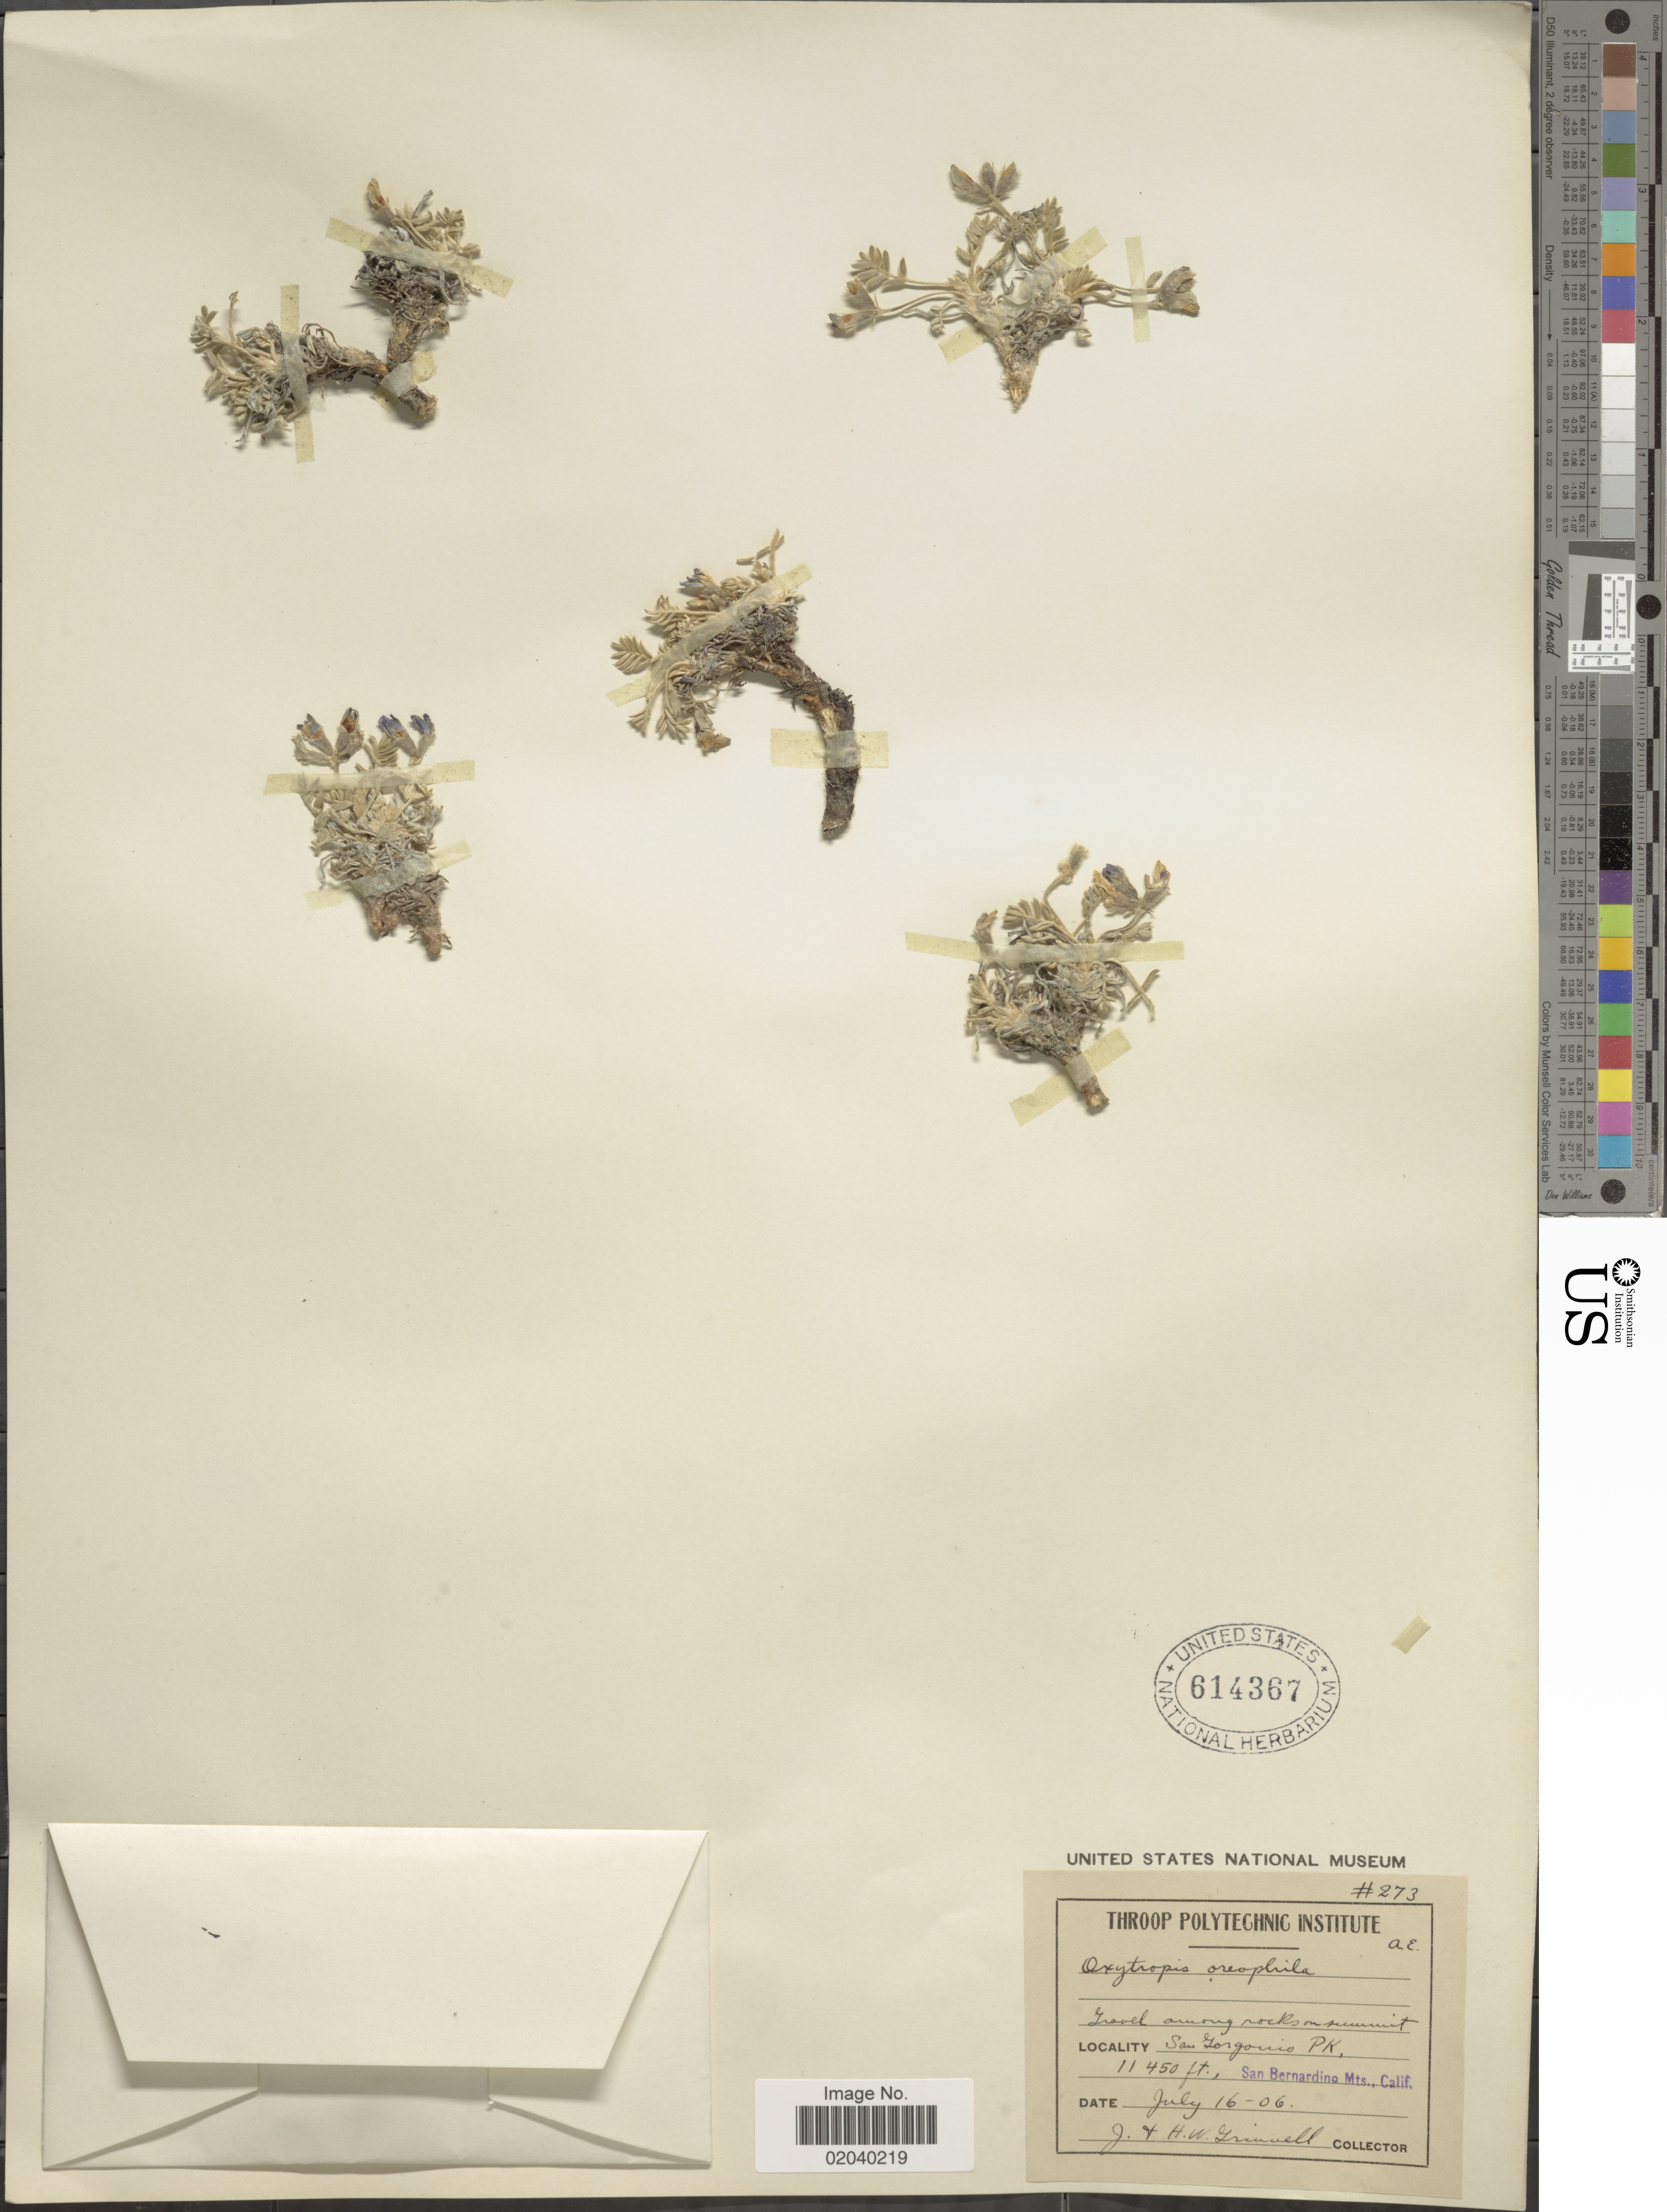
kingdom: Plantae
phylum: Tracheophyta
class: Magnoliopsida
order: Fabales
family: Fabaceae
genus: Oxytropis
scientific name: Oxytropis oreophila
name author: A. Gray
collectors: J. Grinnell & H. Grinnell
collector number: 273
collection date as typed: Transcribed d/m/y: 16/7/6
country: United States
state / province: California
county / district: San Bernardino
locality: Gravel among rocks on summit, San Gorgonio PK, San Bernardino Mts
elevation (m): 3490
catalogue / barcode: US 614367